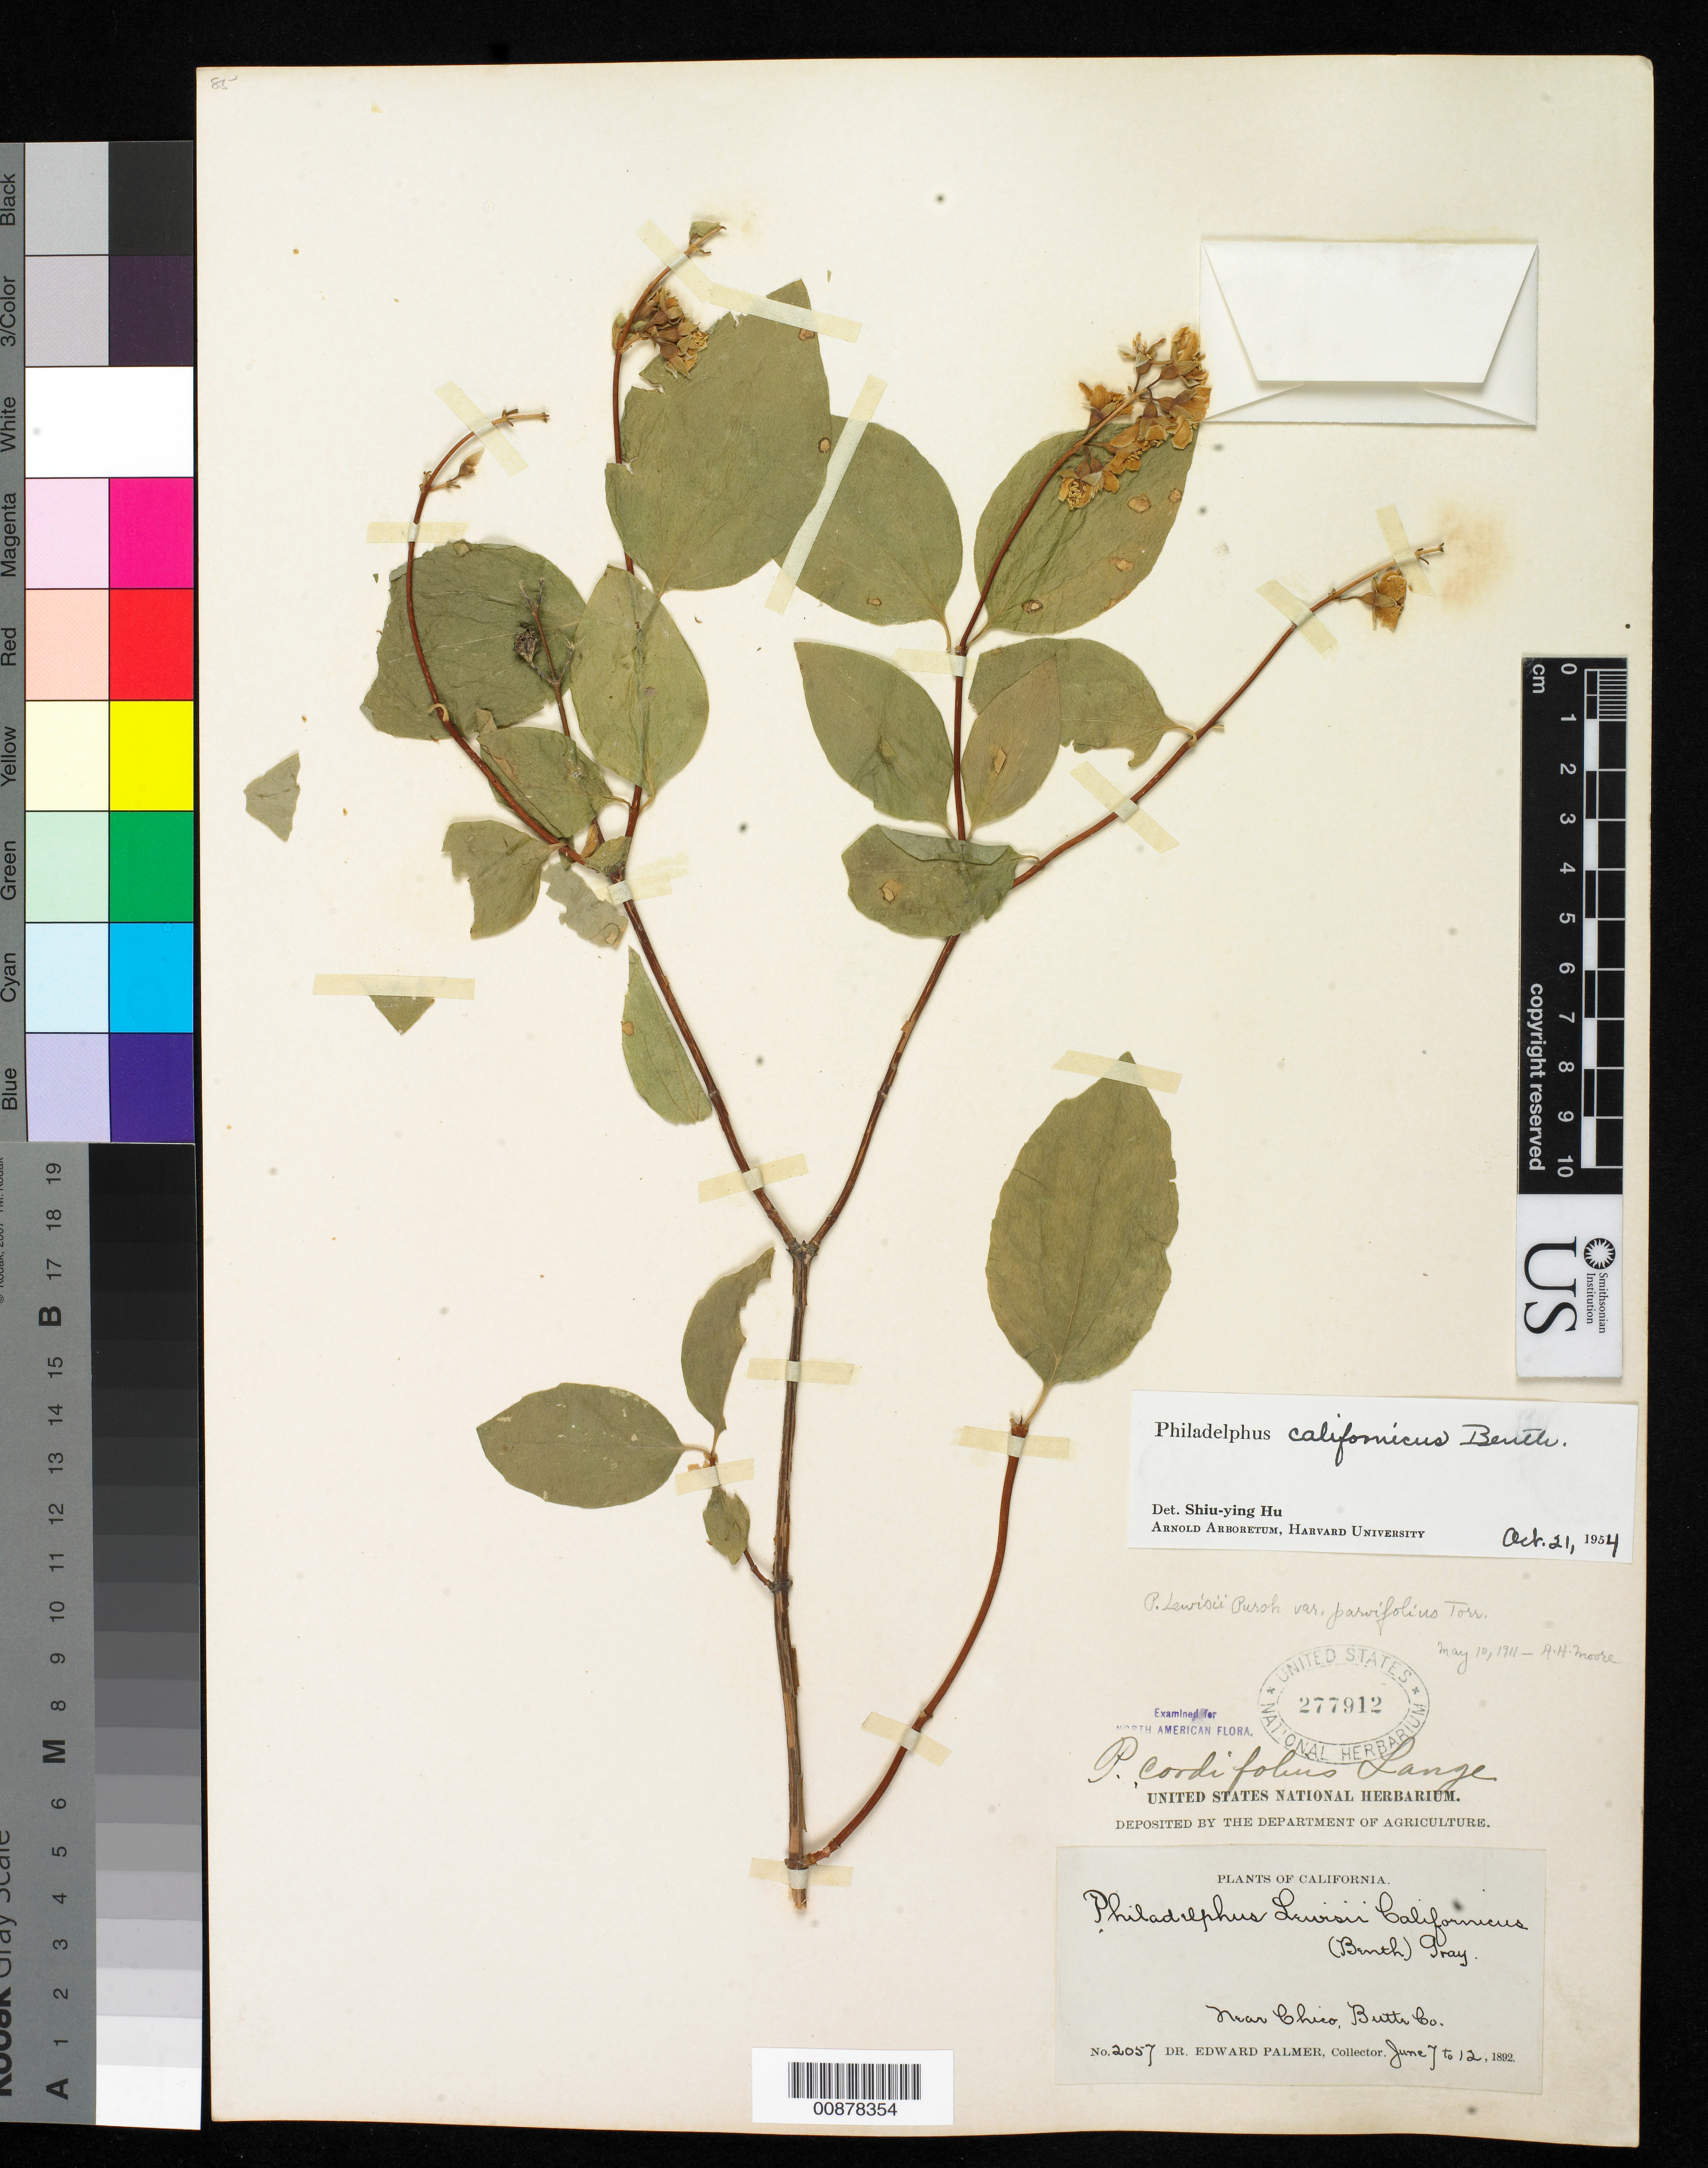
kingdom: Plantae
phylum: Tracheophyta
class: Magnoliopsida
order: Cornales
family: Hydrangeaceae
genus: Philadelphus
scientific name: Philadelphus californicus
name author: Benth.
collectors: E. Palmer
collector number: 2057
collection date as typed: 07 Jun 1892 to 12 Jun 1892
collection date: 1892-06-07/1892-06-12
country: United States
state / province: California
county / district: Butte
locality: Near Chico, Butte County, California.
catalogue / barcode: US 277912